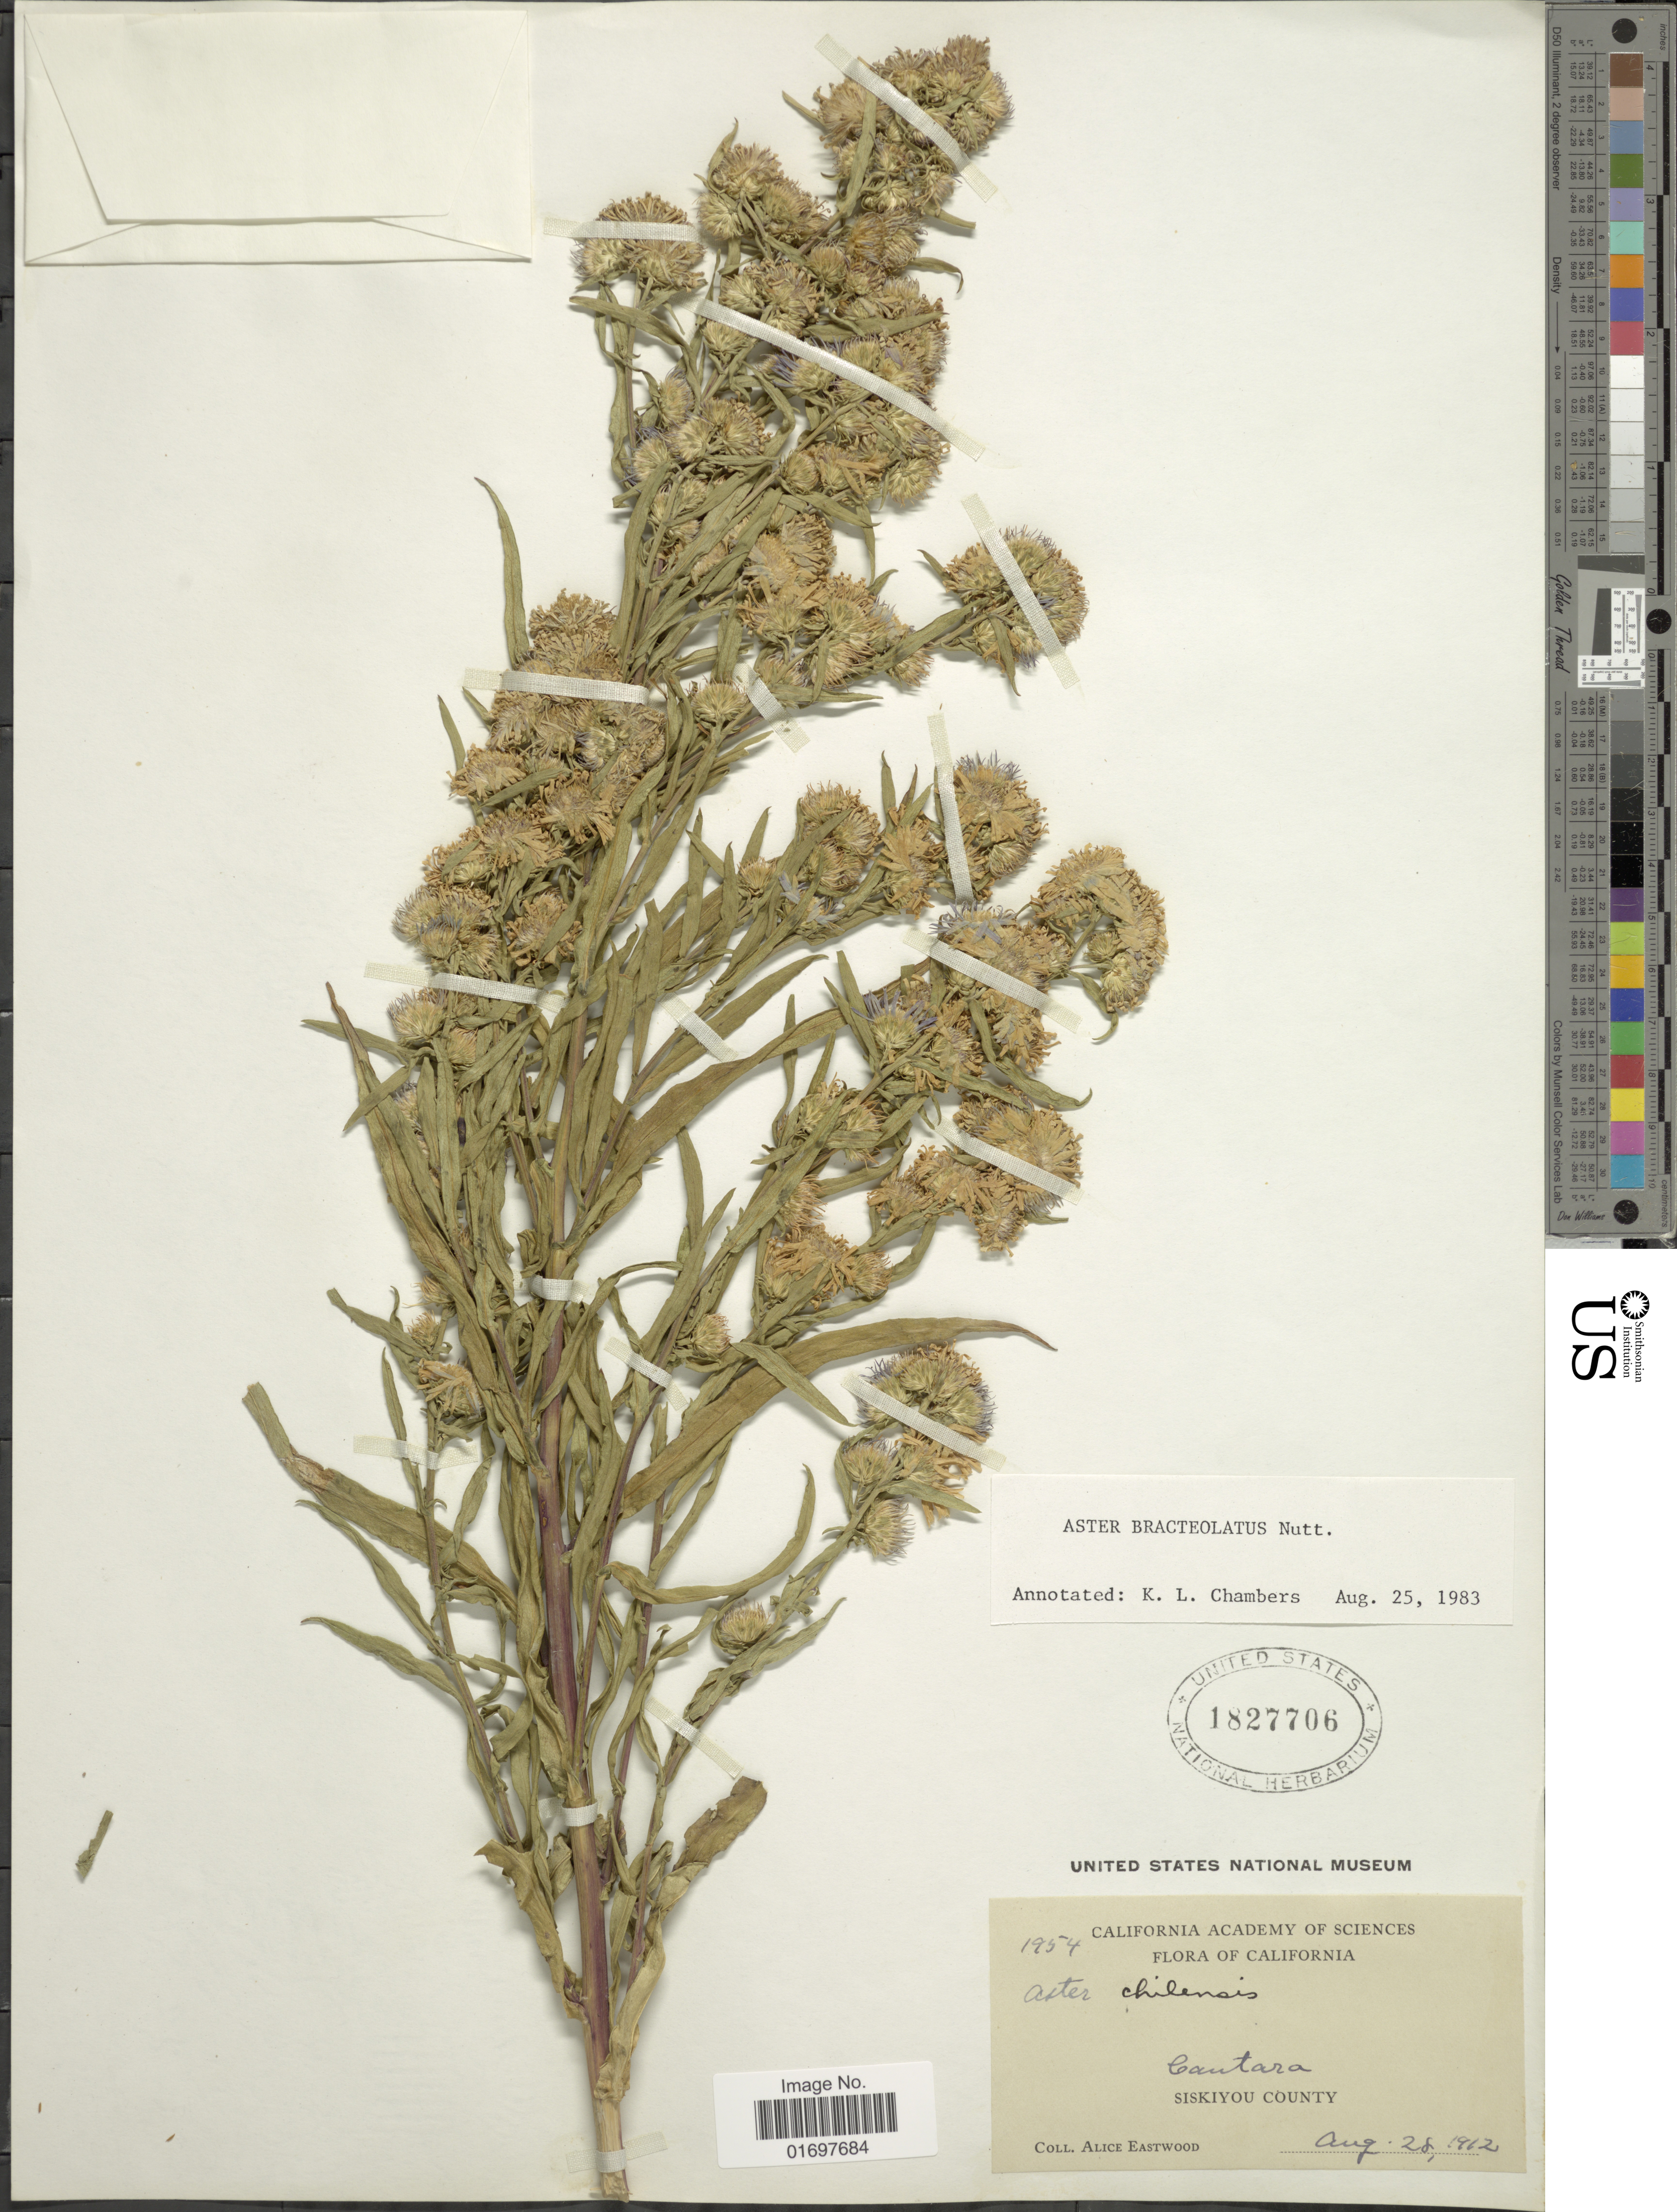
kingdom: Plantae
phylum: Tracheophyta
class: Magnoliopsida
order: Asterales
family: Asteraceae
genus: Symphyotrichum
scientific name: Symphyotrichum bracteolatum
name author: (Nutt.) G.L. Nesom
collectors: A. Eastwood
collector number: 1954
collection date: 1912-08-28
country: United States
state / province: California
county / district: Siskiyou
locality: Cantaria, Siskiyou County.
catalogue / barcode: US 1827706